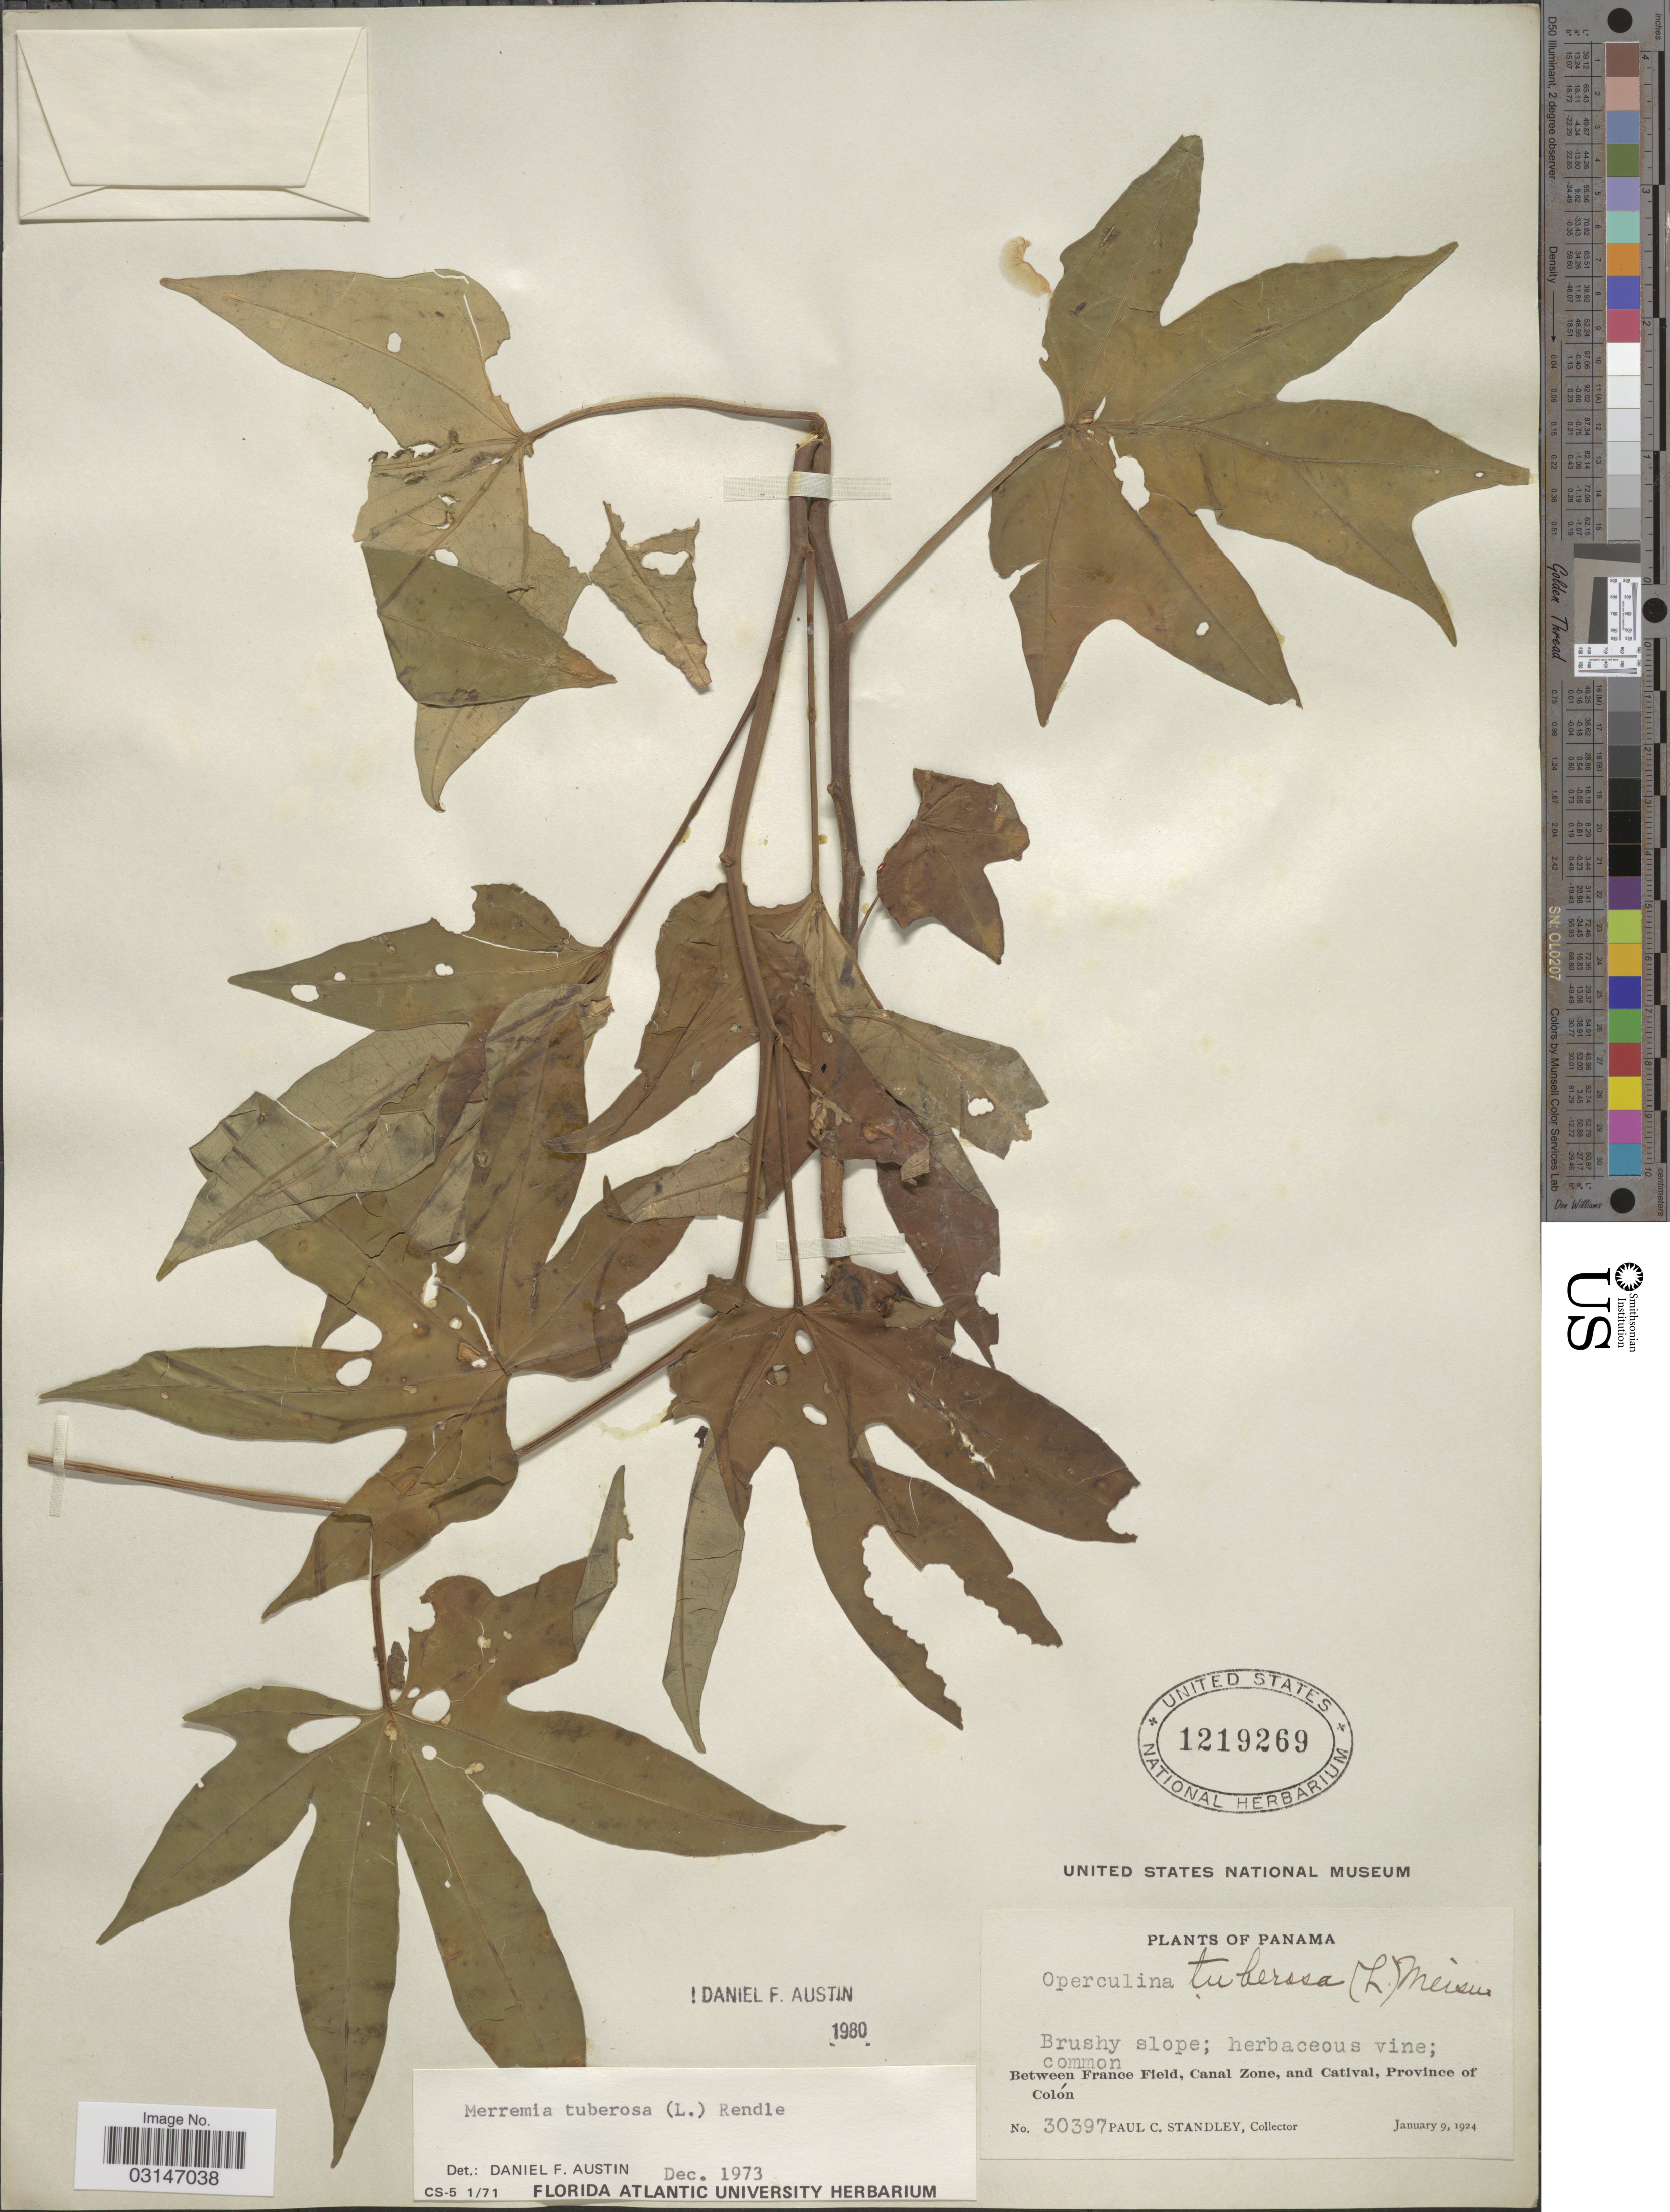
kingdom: Plantae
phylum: Tracheophyta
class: Magnoliopsida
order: Solanales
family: Convolvulaceae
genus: Distimake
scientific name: Distimake tuberosus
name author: (L.) A. R. Simões & Staples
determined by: Strong, Mark T., (BOT), Smithsonian Institution - National Museum of Natural History (UNITED STATES)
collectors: P. C. Standley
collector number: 30397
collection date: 1924-01-09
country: Panama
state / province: Colón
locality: Between France Field, Canal Zone, and Catival, Province of Colón.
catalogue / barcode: US 1219269